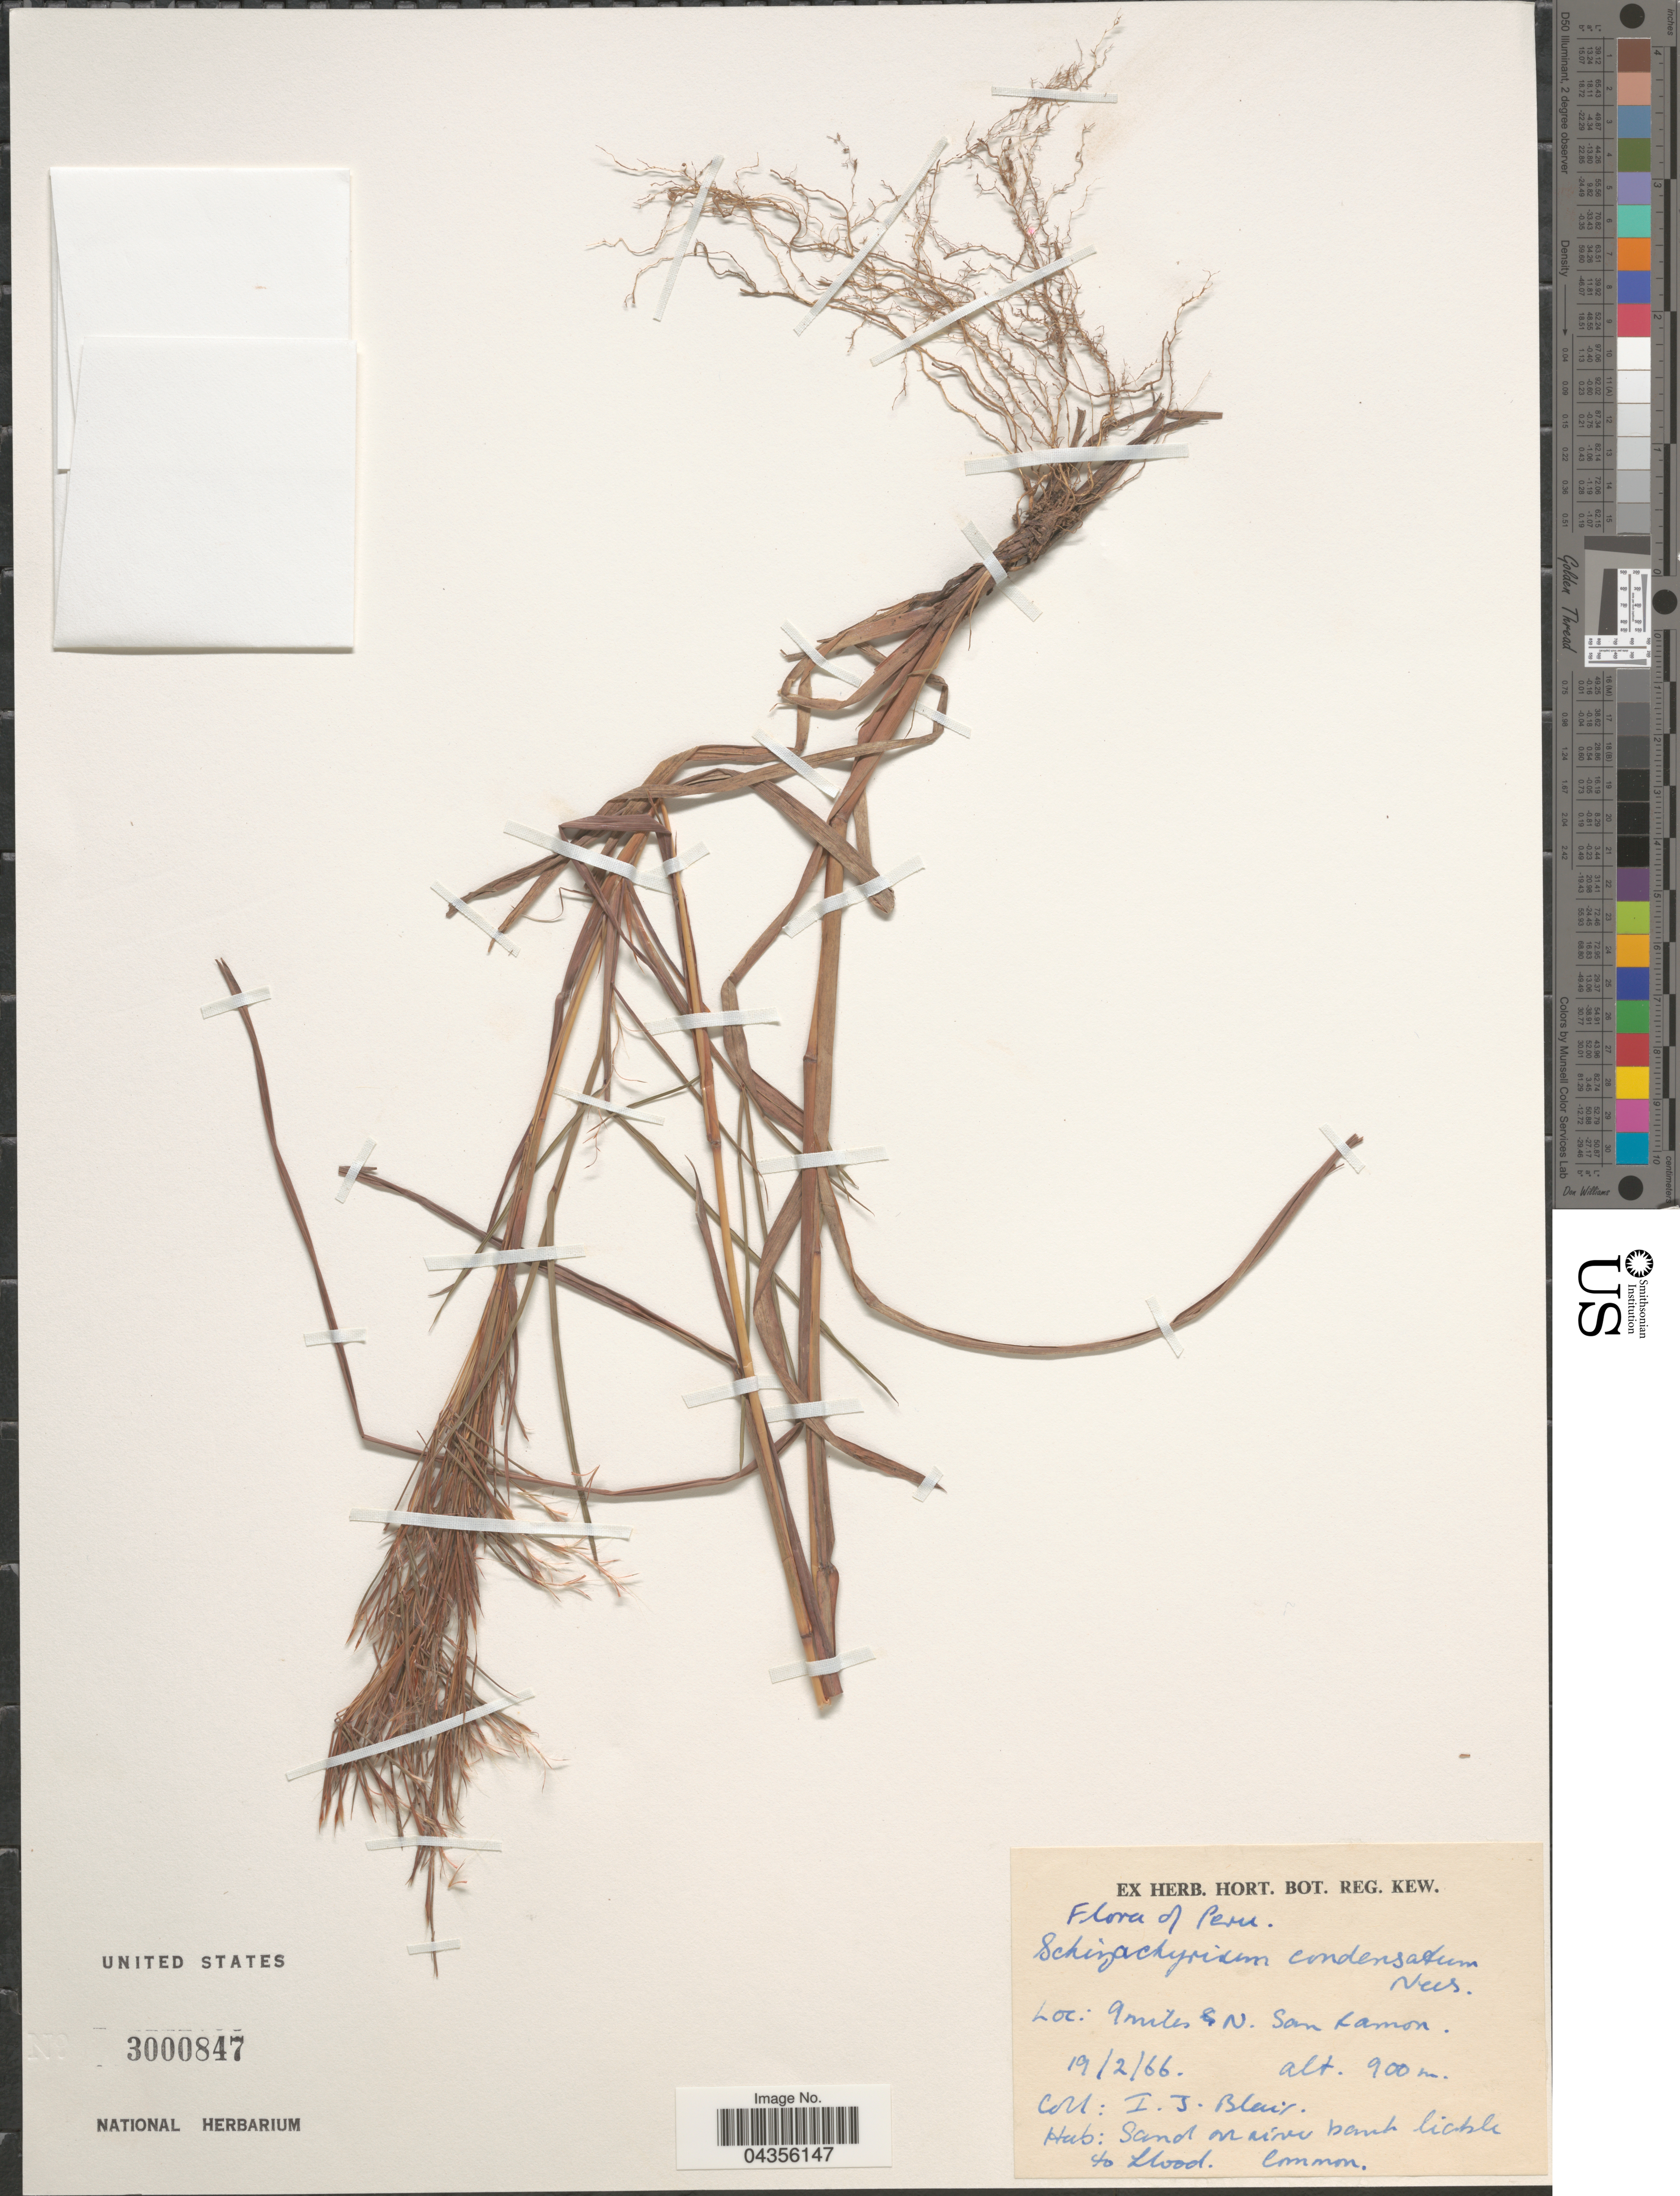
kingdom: Plantae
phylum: Tracheophyta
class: Liliopsida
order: Poales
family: Poaceae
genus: Schizachyrium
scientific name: Schizachyrium condensatum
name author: (Kunth) Nees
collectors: I. Blair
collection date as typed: Transcribed d/m/y: 19/2/66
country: Peru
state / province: Junín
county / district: Chanchamayo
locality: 9 miles N of San Ramon.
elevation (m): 900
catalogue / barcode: US 3000847